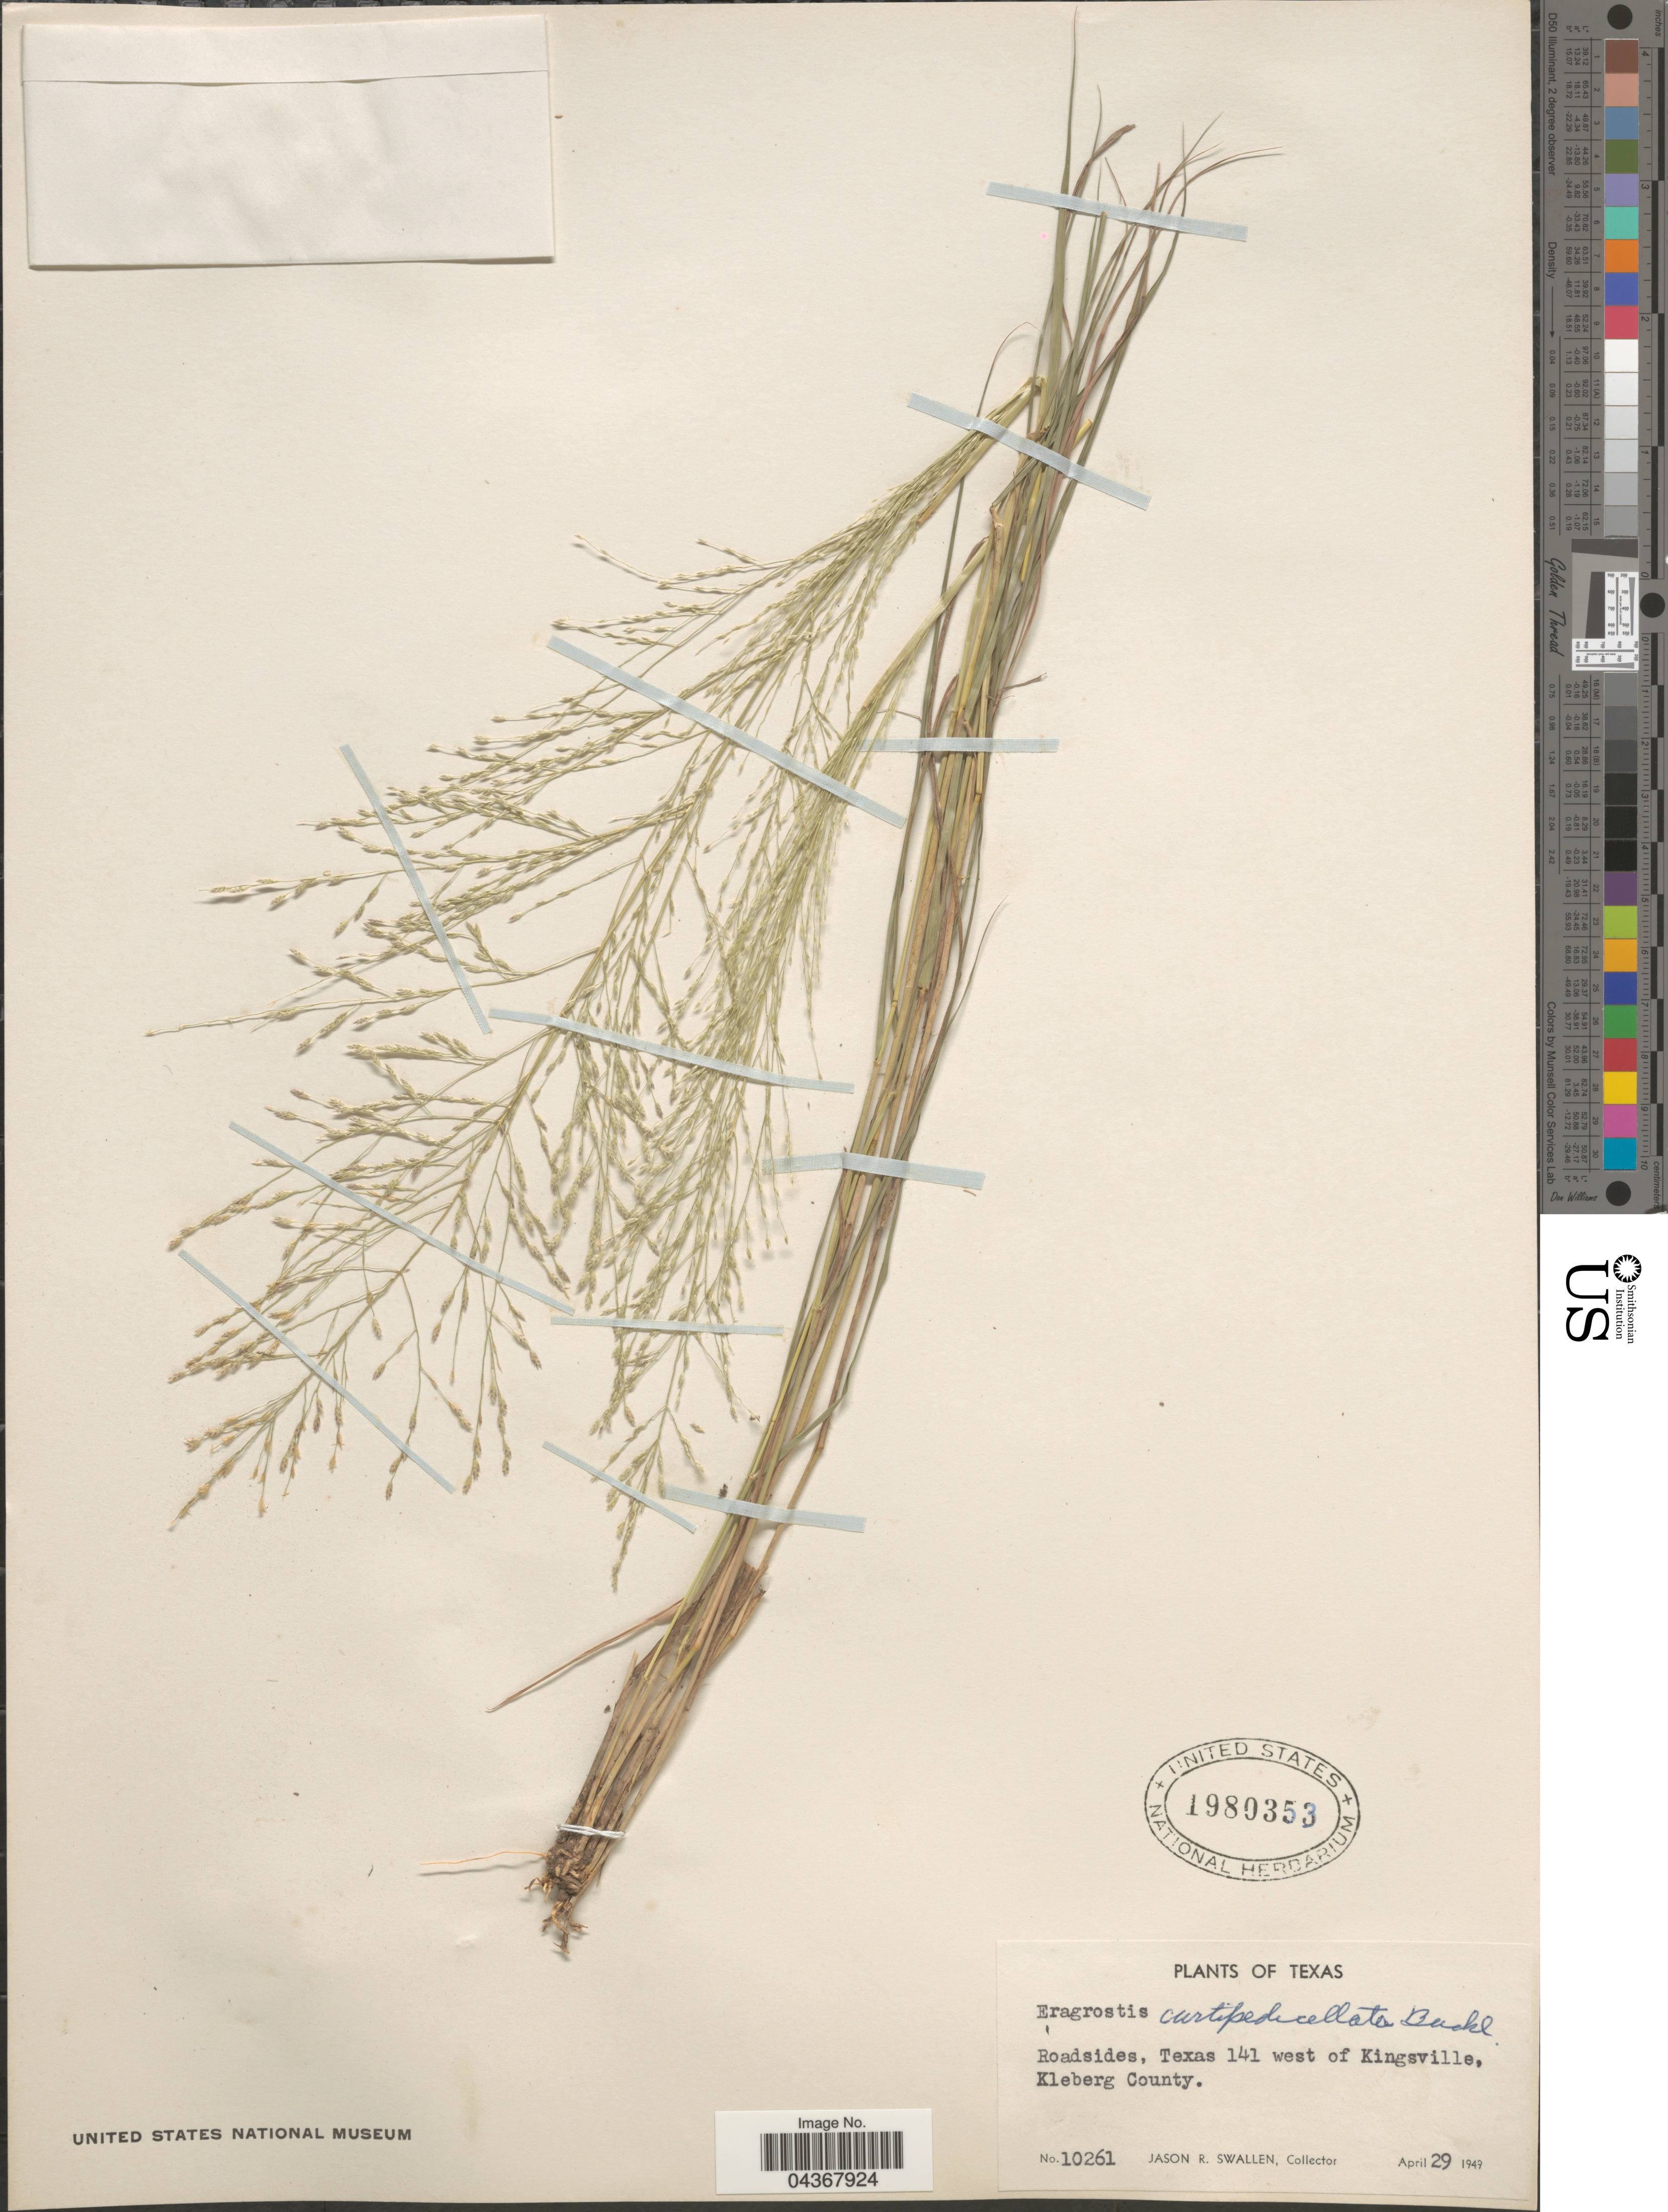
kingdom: Plantae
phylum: Tracheophyta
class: Liliopsida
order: Poales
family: Poaceae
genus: Eragrostis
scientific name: Eragrostis curtipedicellata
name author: Buckley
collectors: J. R. Swallen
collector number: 10261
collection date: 1949-04-29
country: United States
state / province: Texas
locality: Roadsides, Texas 141 west of Kingsville, Kleberg County.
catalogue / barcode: US 1980353